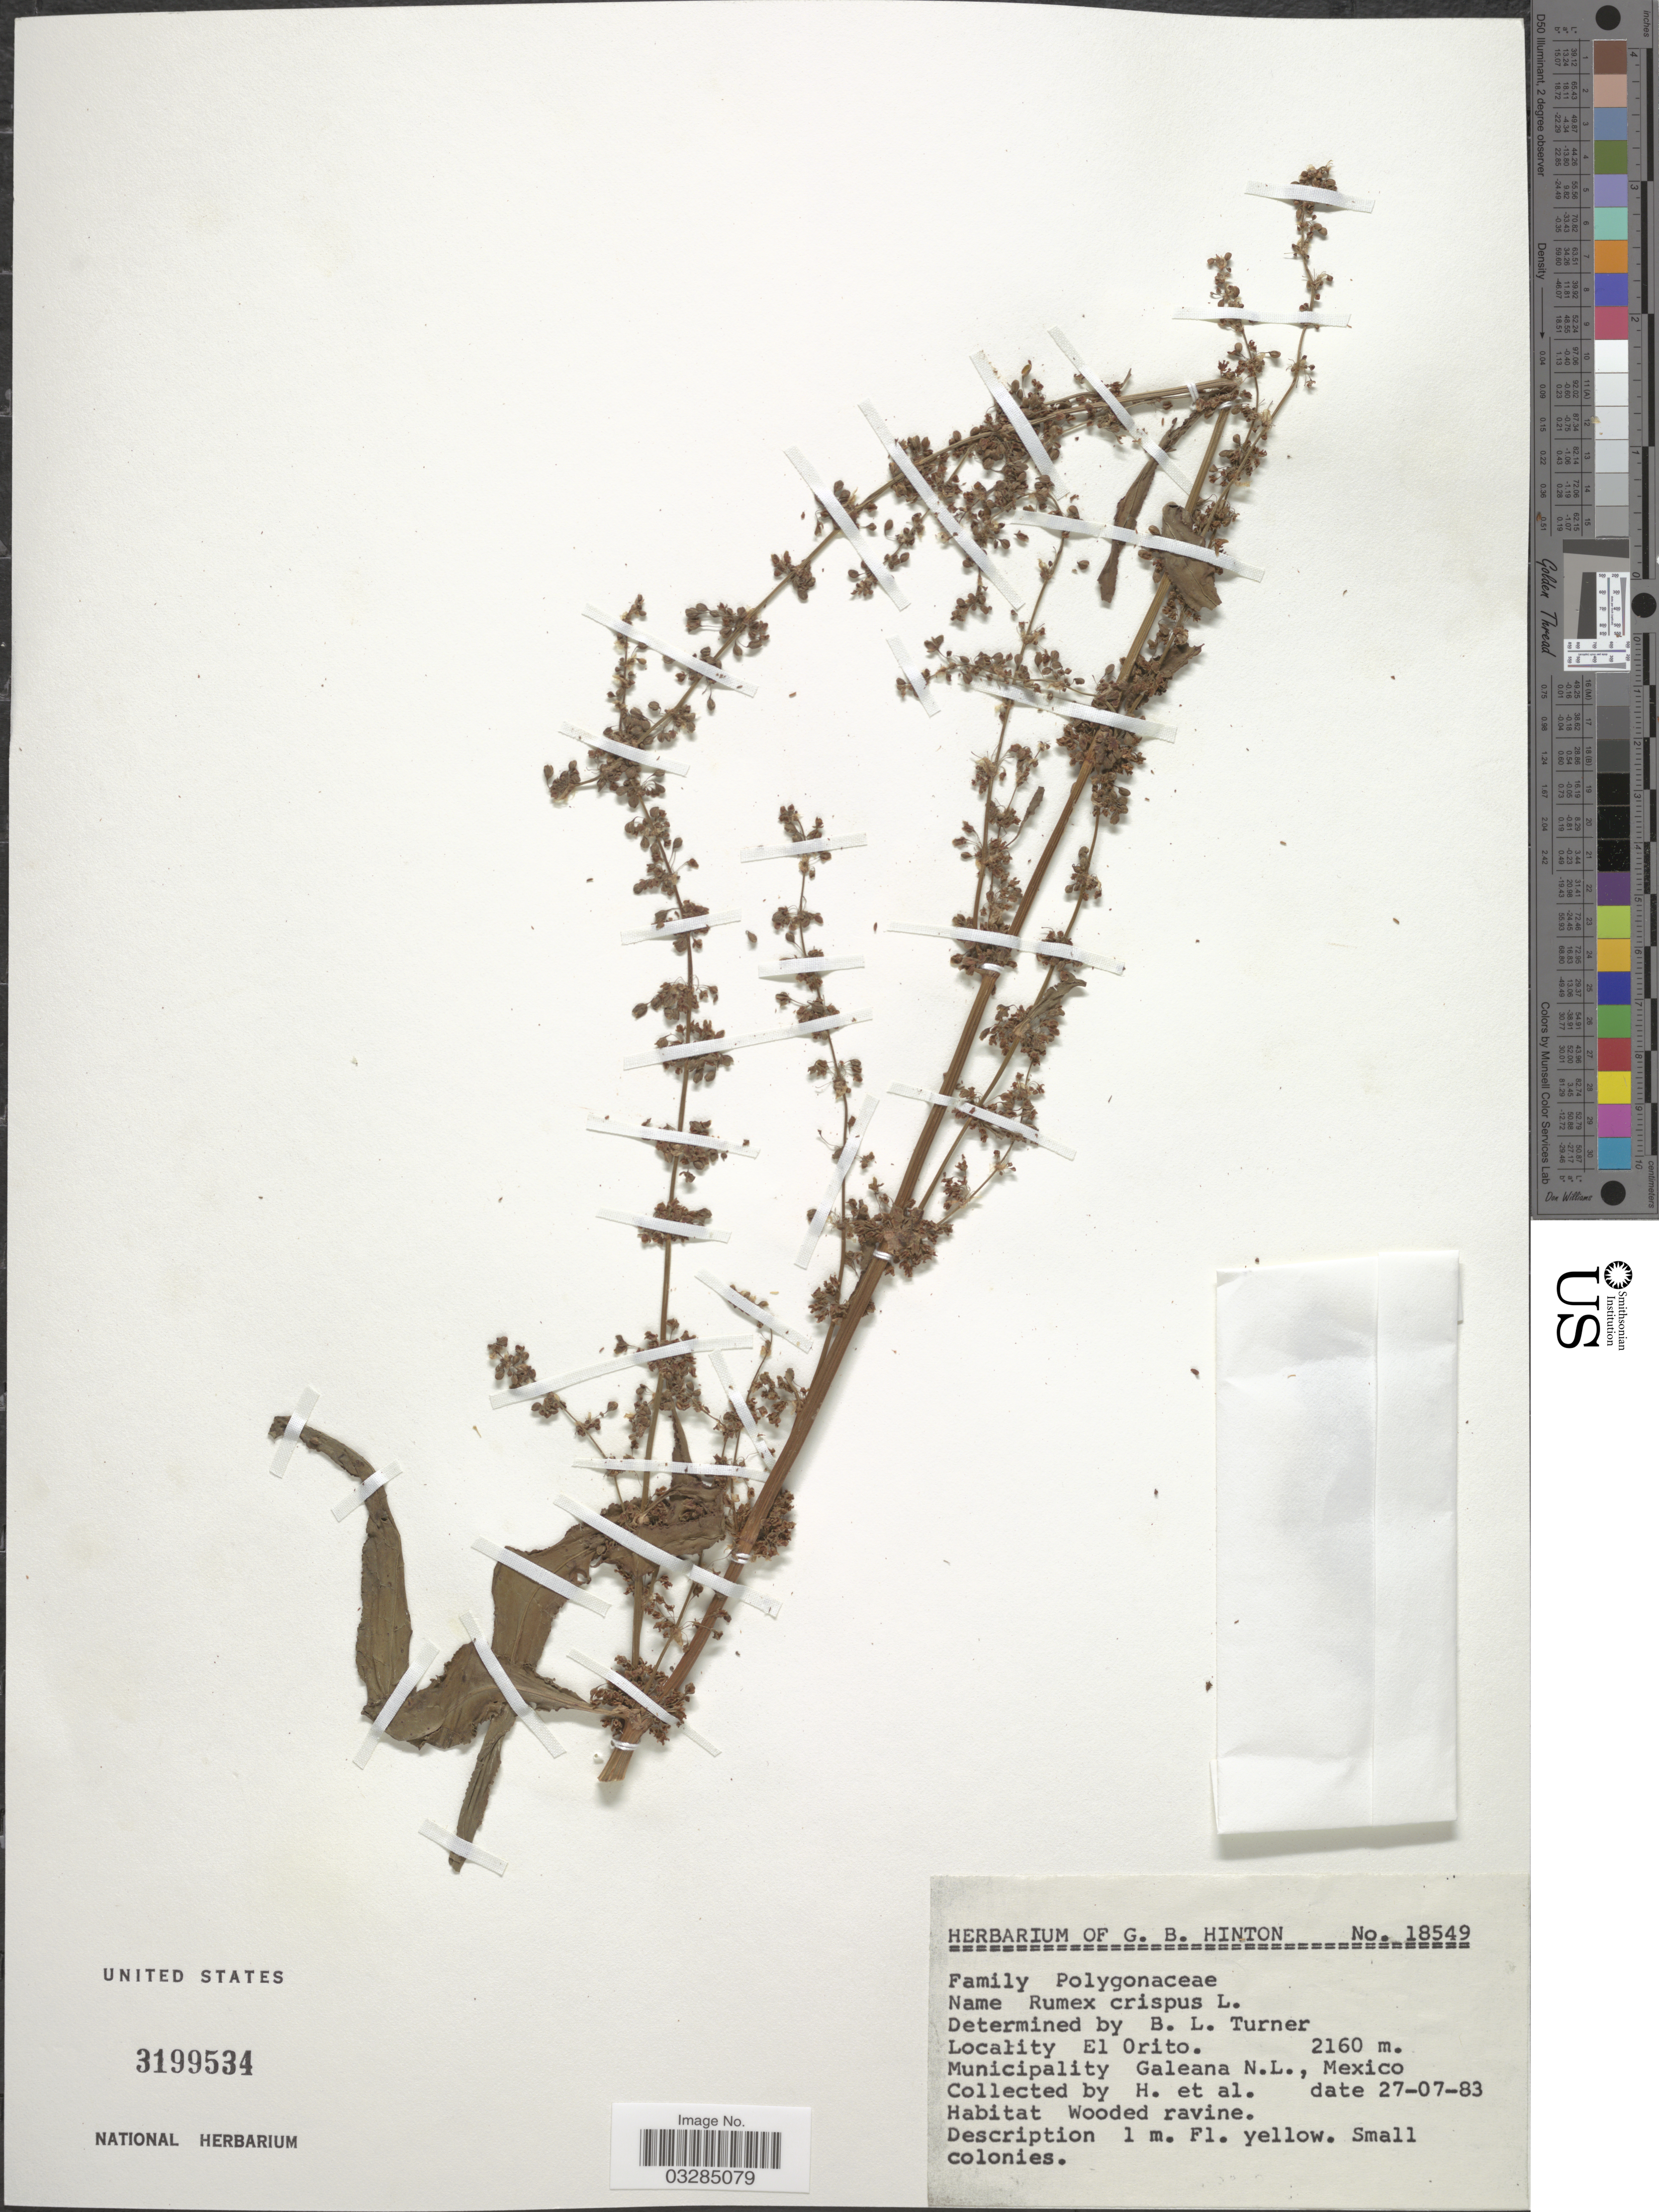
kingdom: Plantae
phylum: Tracheophyta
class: Magnoliopsida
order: Caryophyllales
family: Polygonaceae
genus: Rumex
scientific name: Rumex crispus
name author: L.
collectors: G. B. Hinton & et al.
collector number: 18549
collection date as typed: Transcribed d/m/y: 27/7/83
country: Mexico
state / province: Nuevo León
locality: El Orito. Municipality Galeana.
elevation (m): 2160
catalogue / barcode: US 3199534